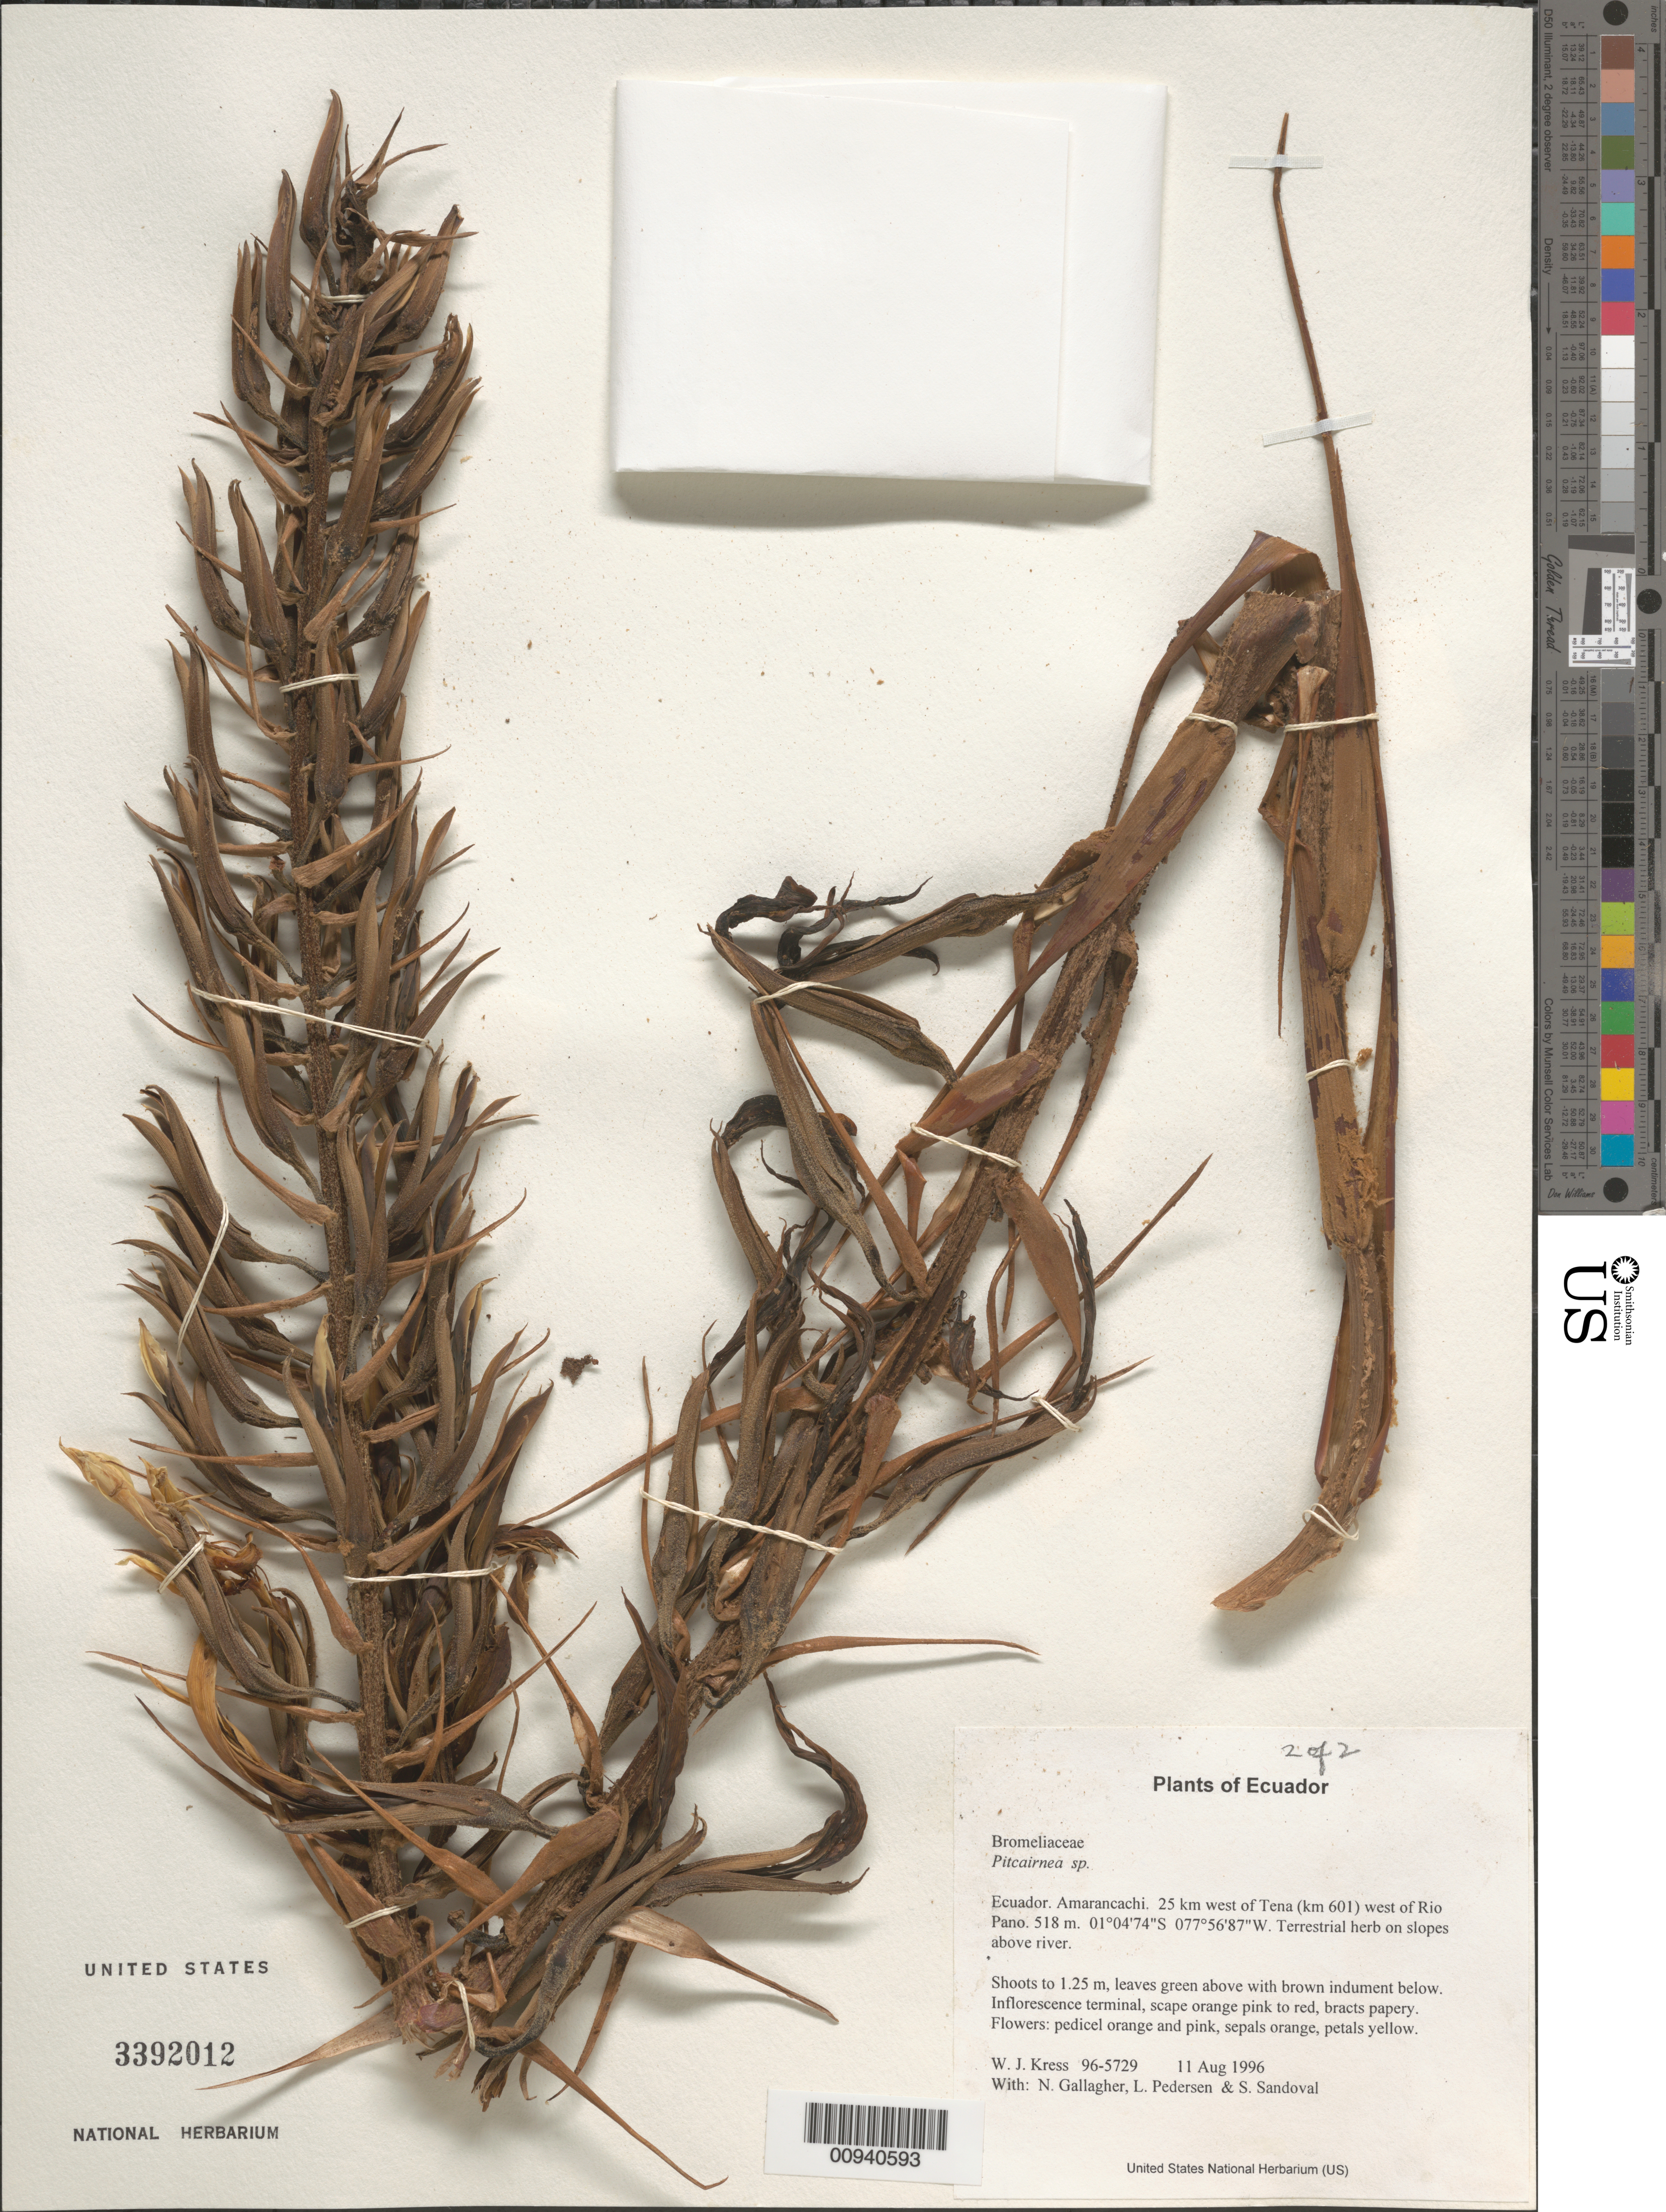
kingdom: Plantae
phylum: Tracheophyta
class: Liliopsida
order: Poales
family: Bromeliaceae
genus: Pitcairnia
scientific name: Pitcairnia sp.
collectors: W. J. Kress, N. L. Gallagher, L. Pedersen & S. Sandoval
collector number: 96-5729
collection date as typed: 11 Aug 1996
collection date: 1996-08-11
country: Ecuador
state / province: Napo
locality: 25 km west of Tena (km 601) west of Rio Pano. Amaranchi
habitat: Terrestrial herb on slopes above river.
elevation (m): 518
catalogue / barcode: US 3392012